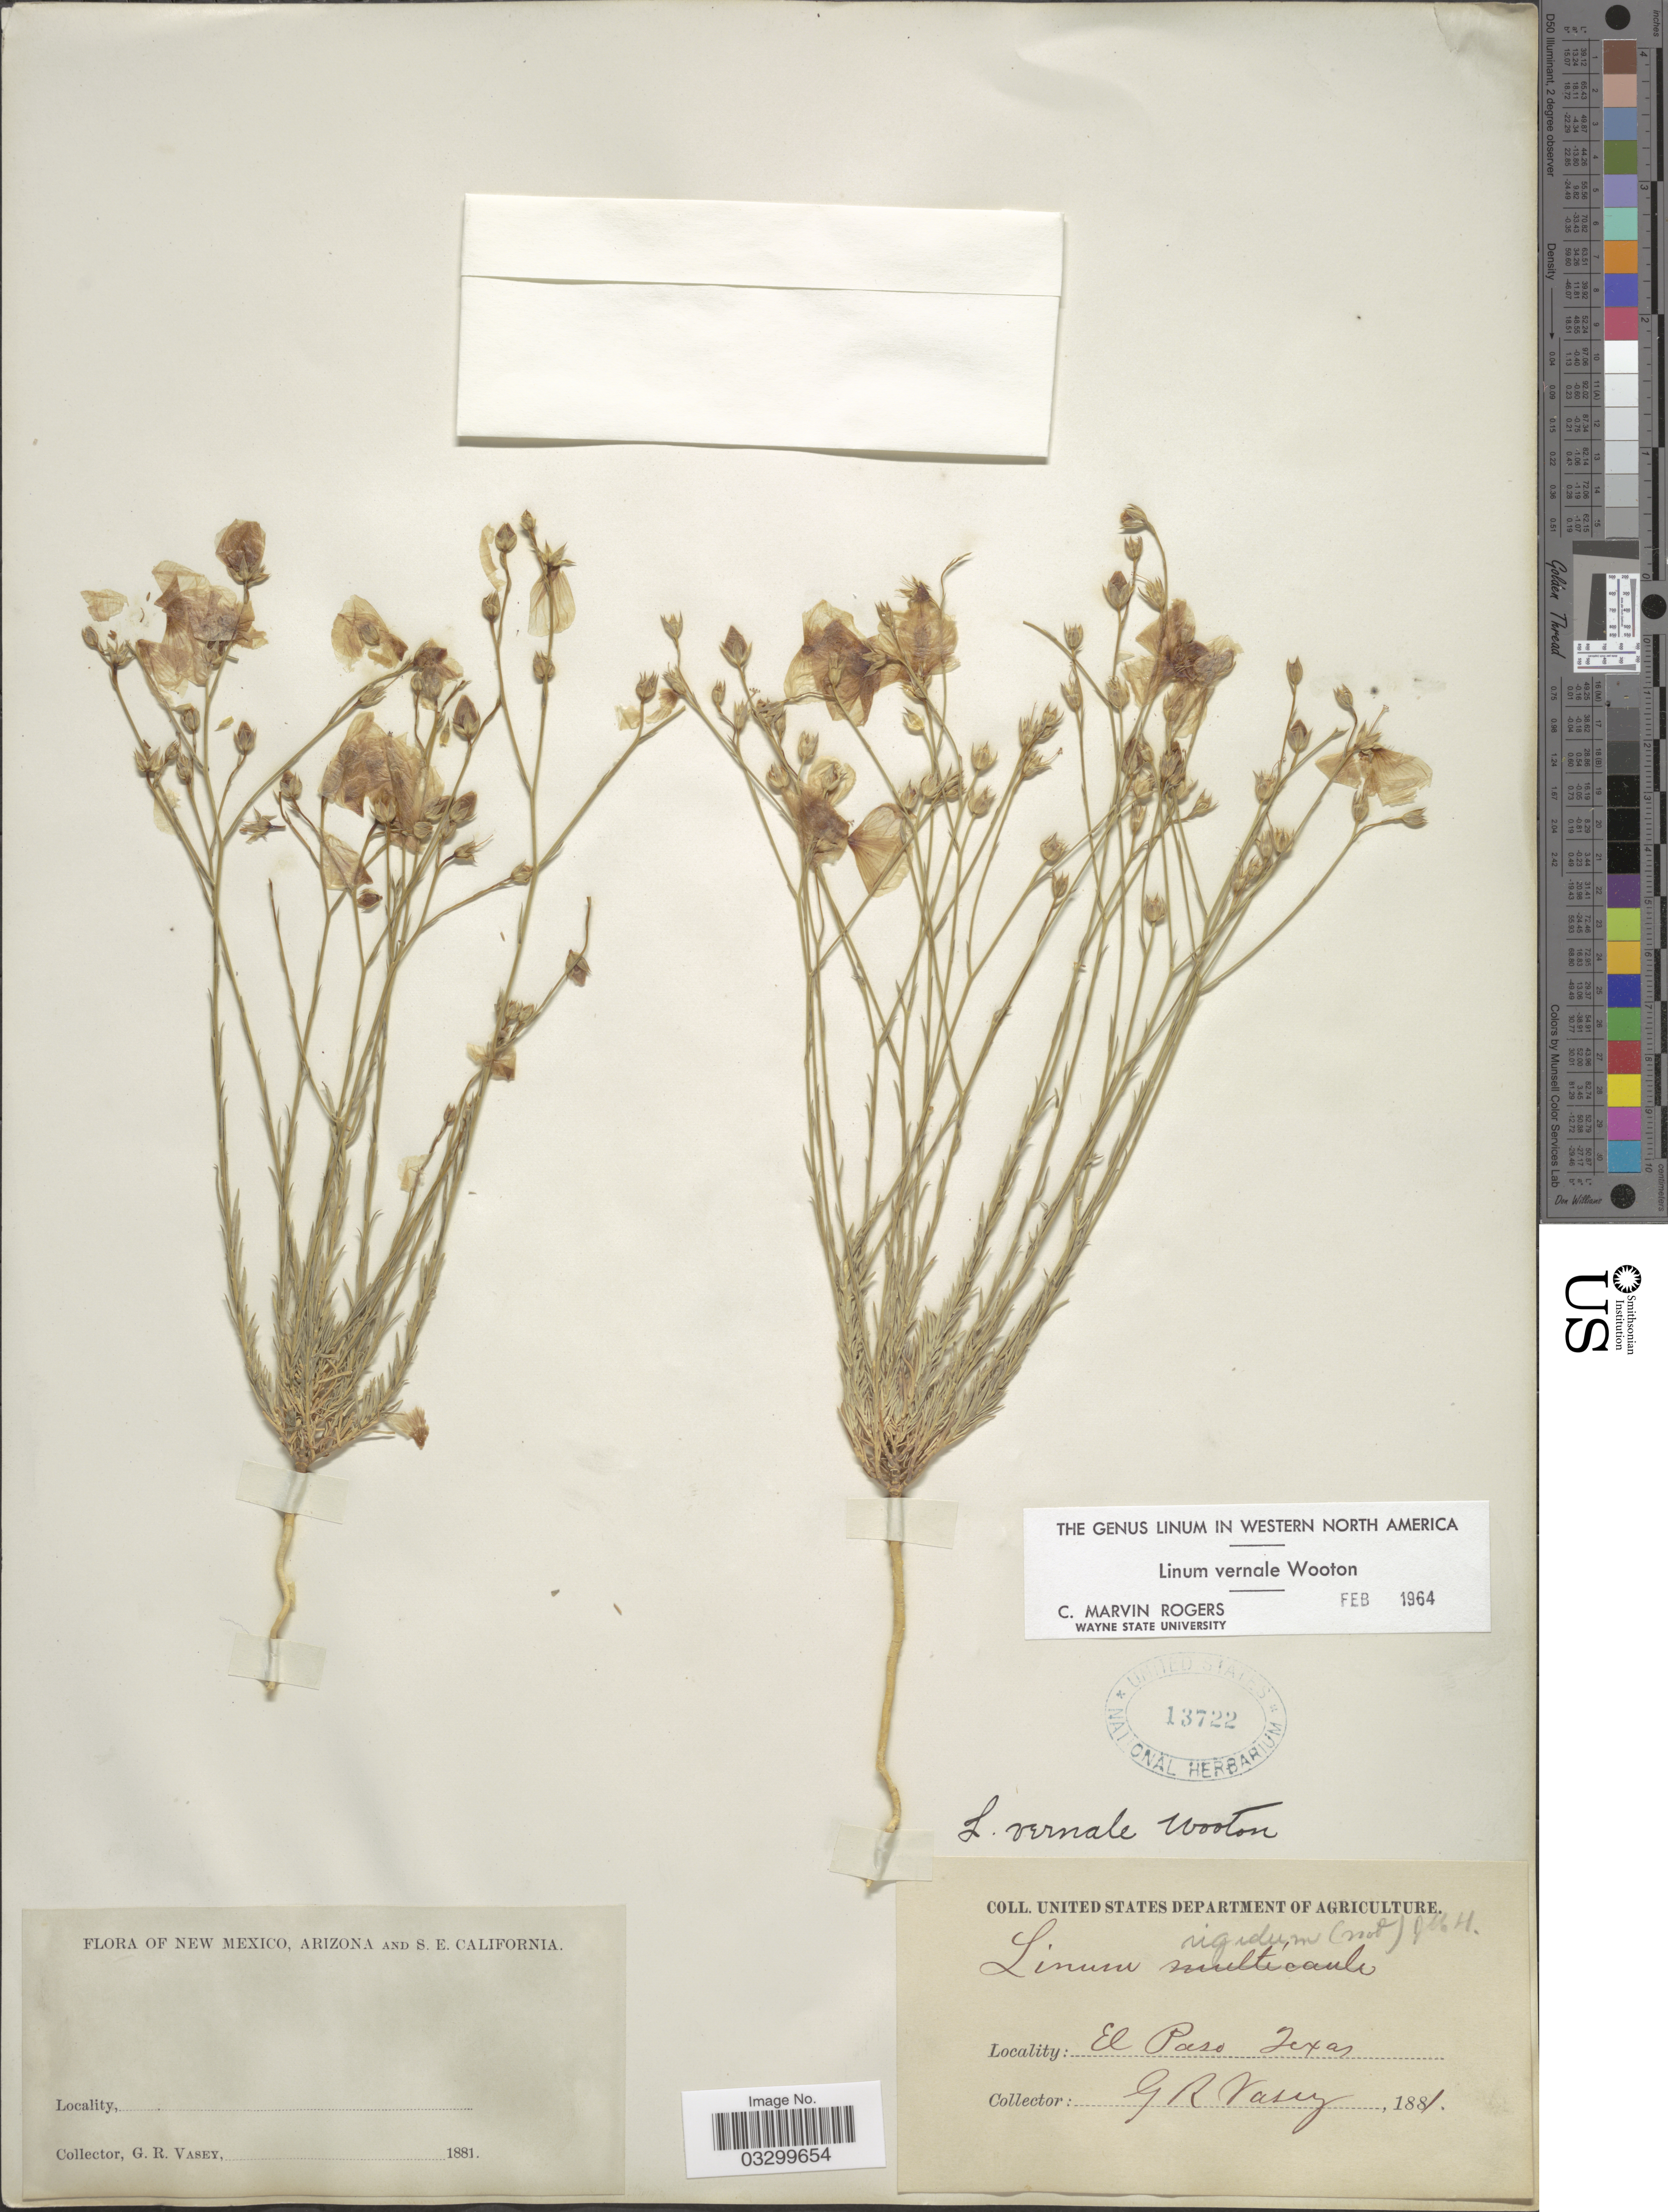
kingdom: Plantae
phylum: Tracheophyta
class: Magnoliopsida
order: Malpighiales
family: Linaceae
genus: Linum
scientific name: Linum vernale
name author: Wooton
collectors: G. R. Vasey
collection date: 1881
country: United States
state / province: Texas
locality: El Paso.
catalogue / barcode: US 13722